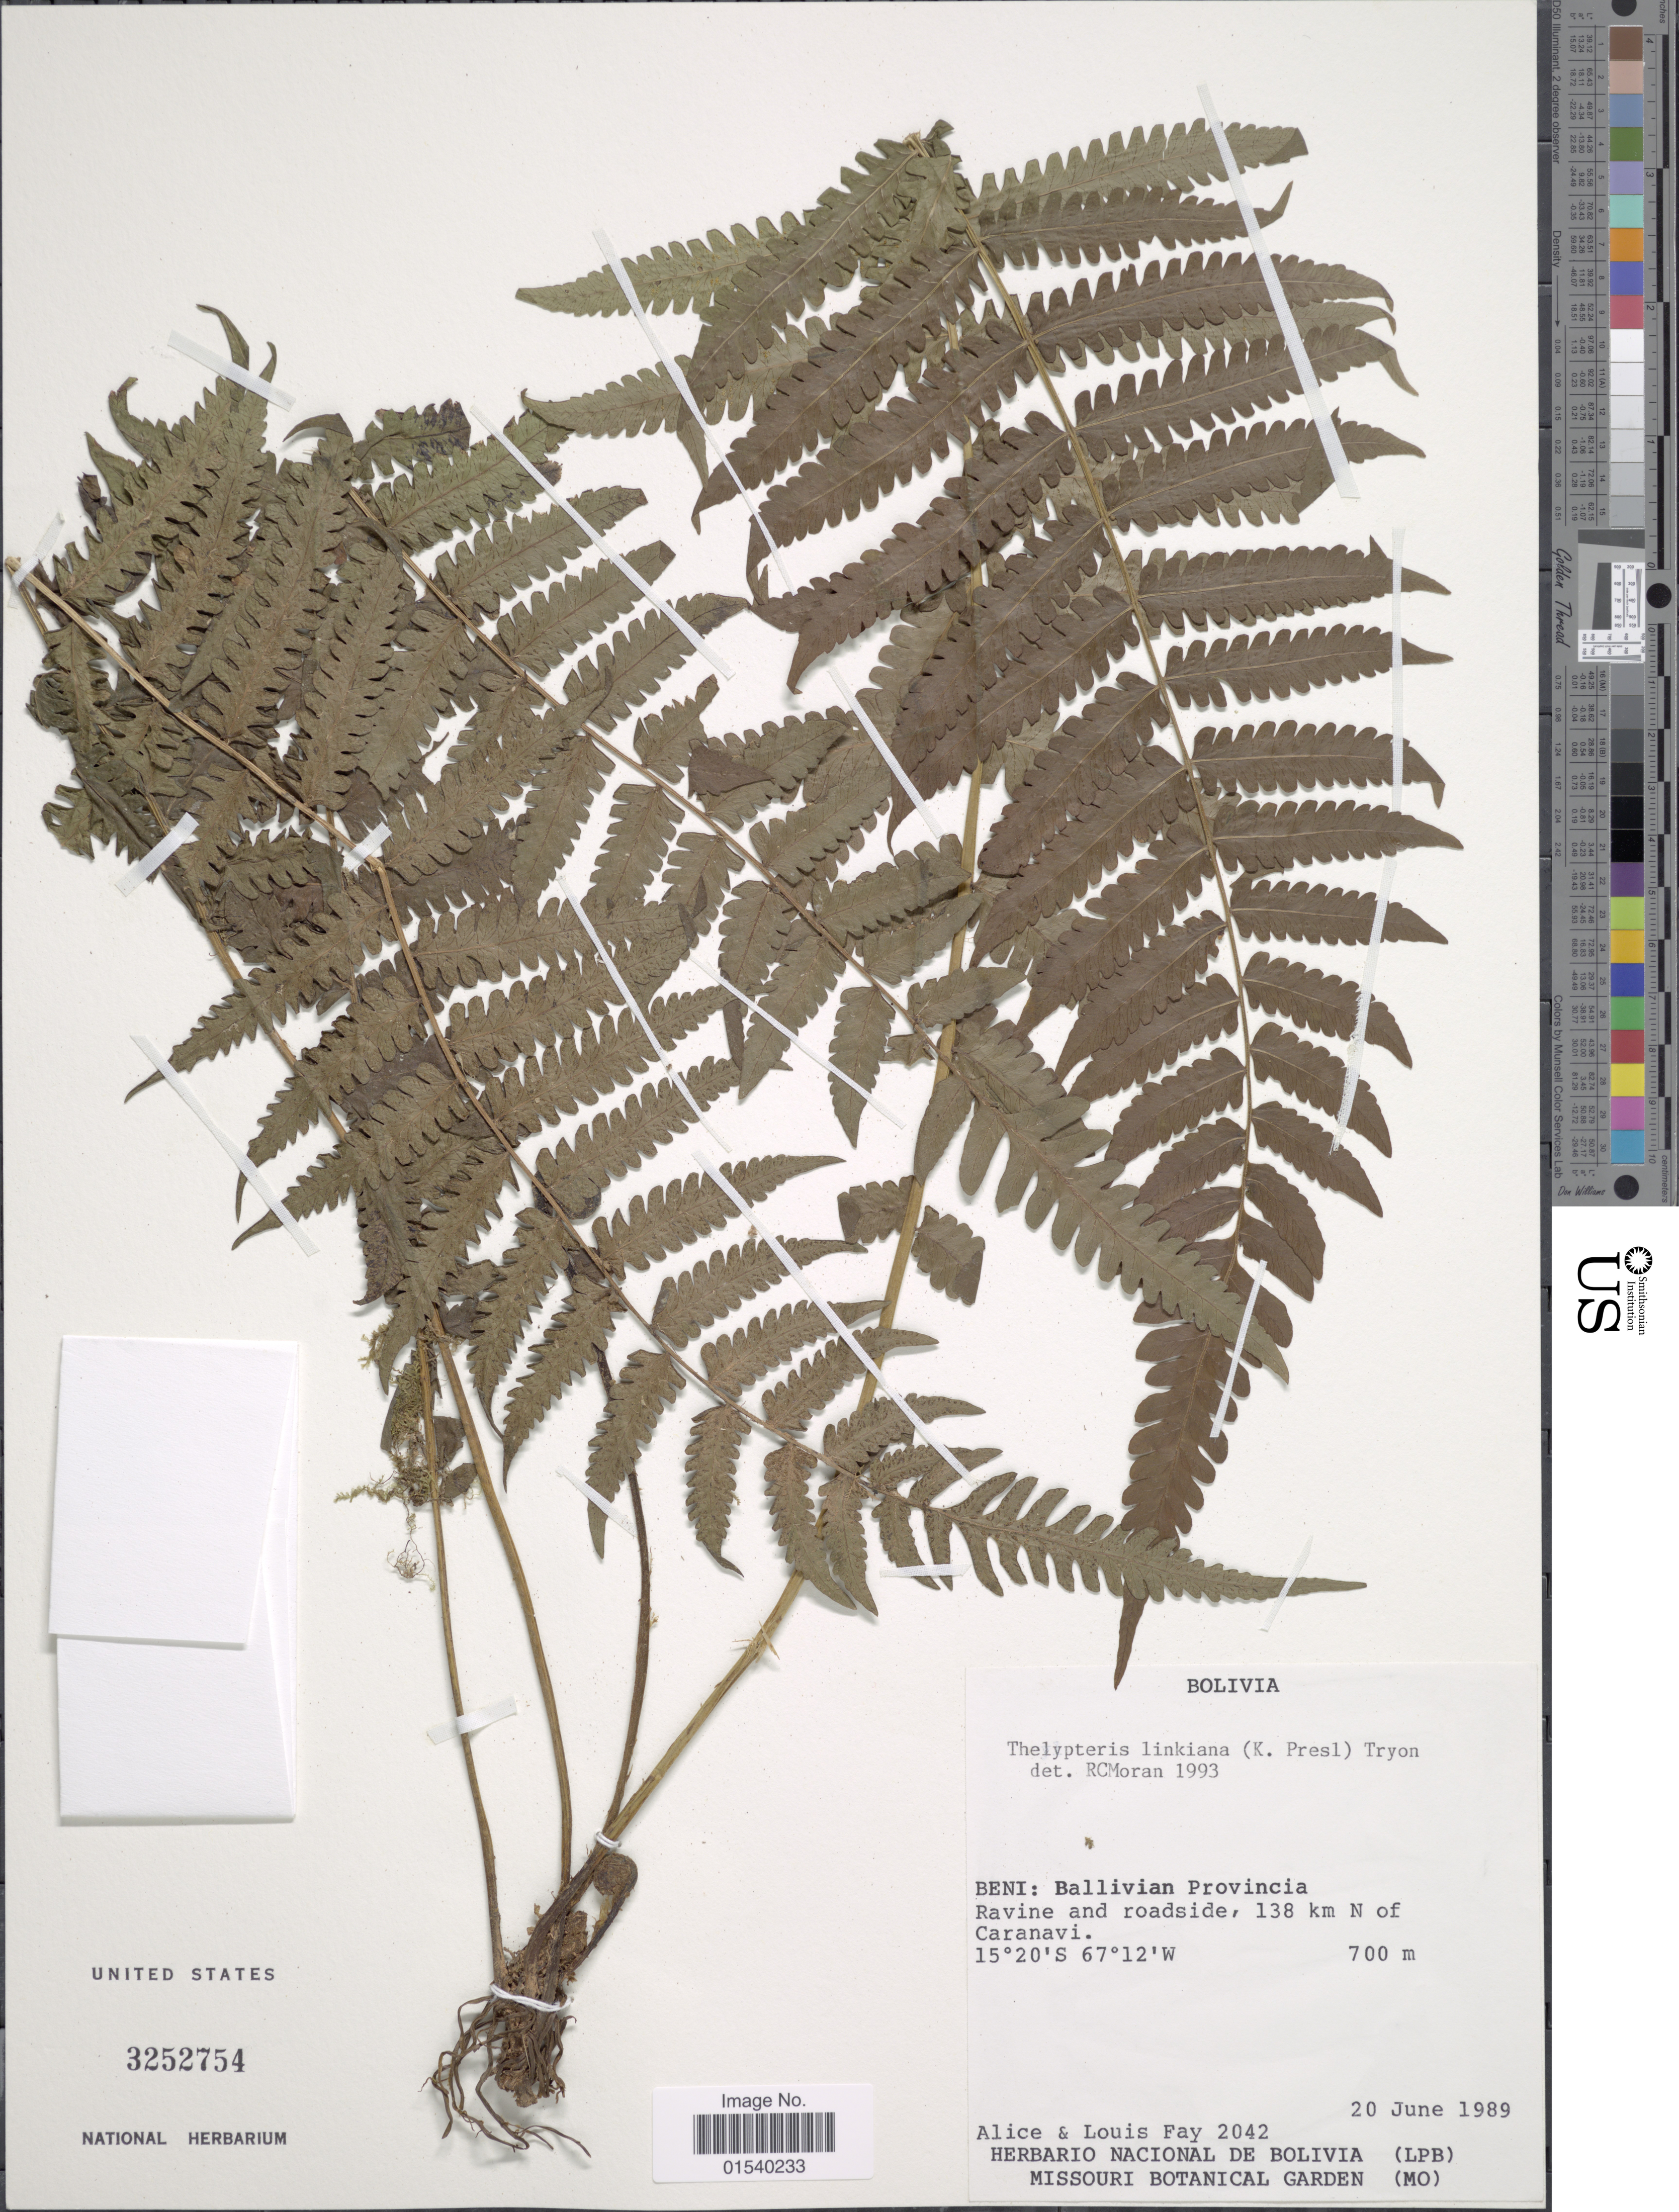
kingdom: Plantae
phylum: Tracheophyta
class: Polypodiopsida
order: Polypodiales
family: Thelypteridaceae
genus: Amauropelta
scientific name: Amauropelta linkiana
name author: (C. Presl) Pic. Serm.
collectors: A. Fay & L. Fay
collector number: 2042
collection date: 1989-06-20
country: Bolivia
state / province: Beni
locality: Ballivia Province, Ravine and roadside, 138 km N of Caranavi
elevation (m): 700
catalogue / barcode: US 3252754